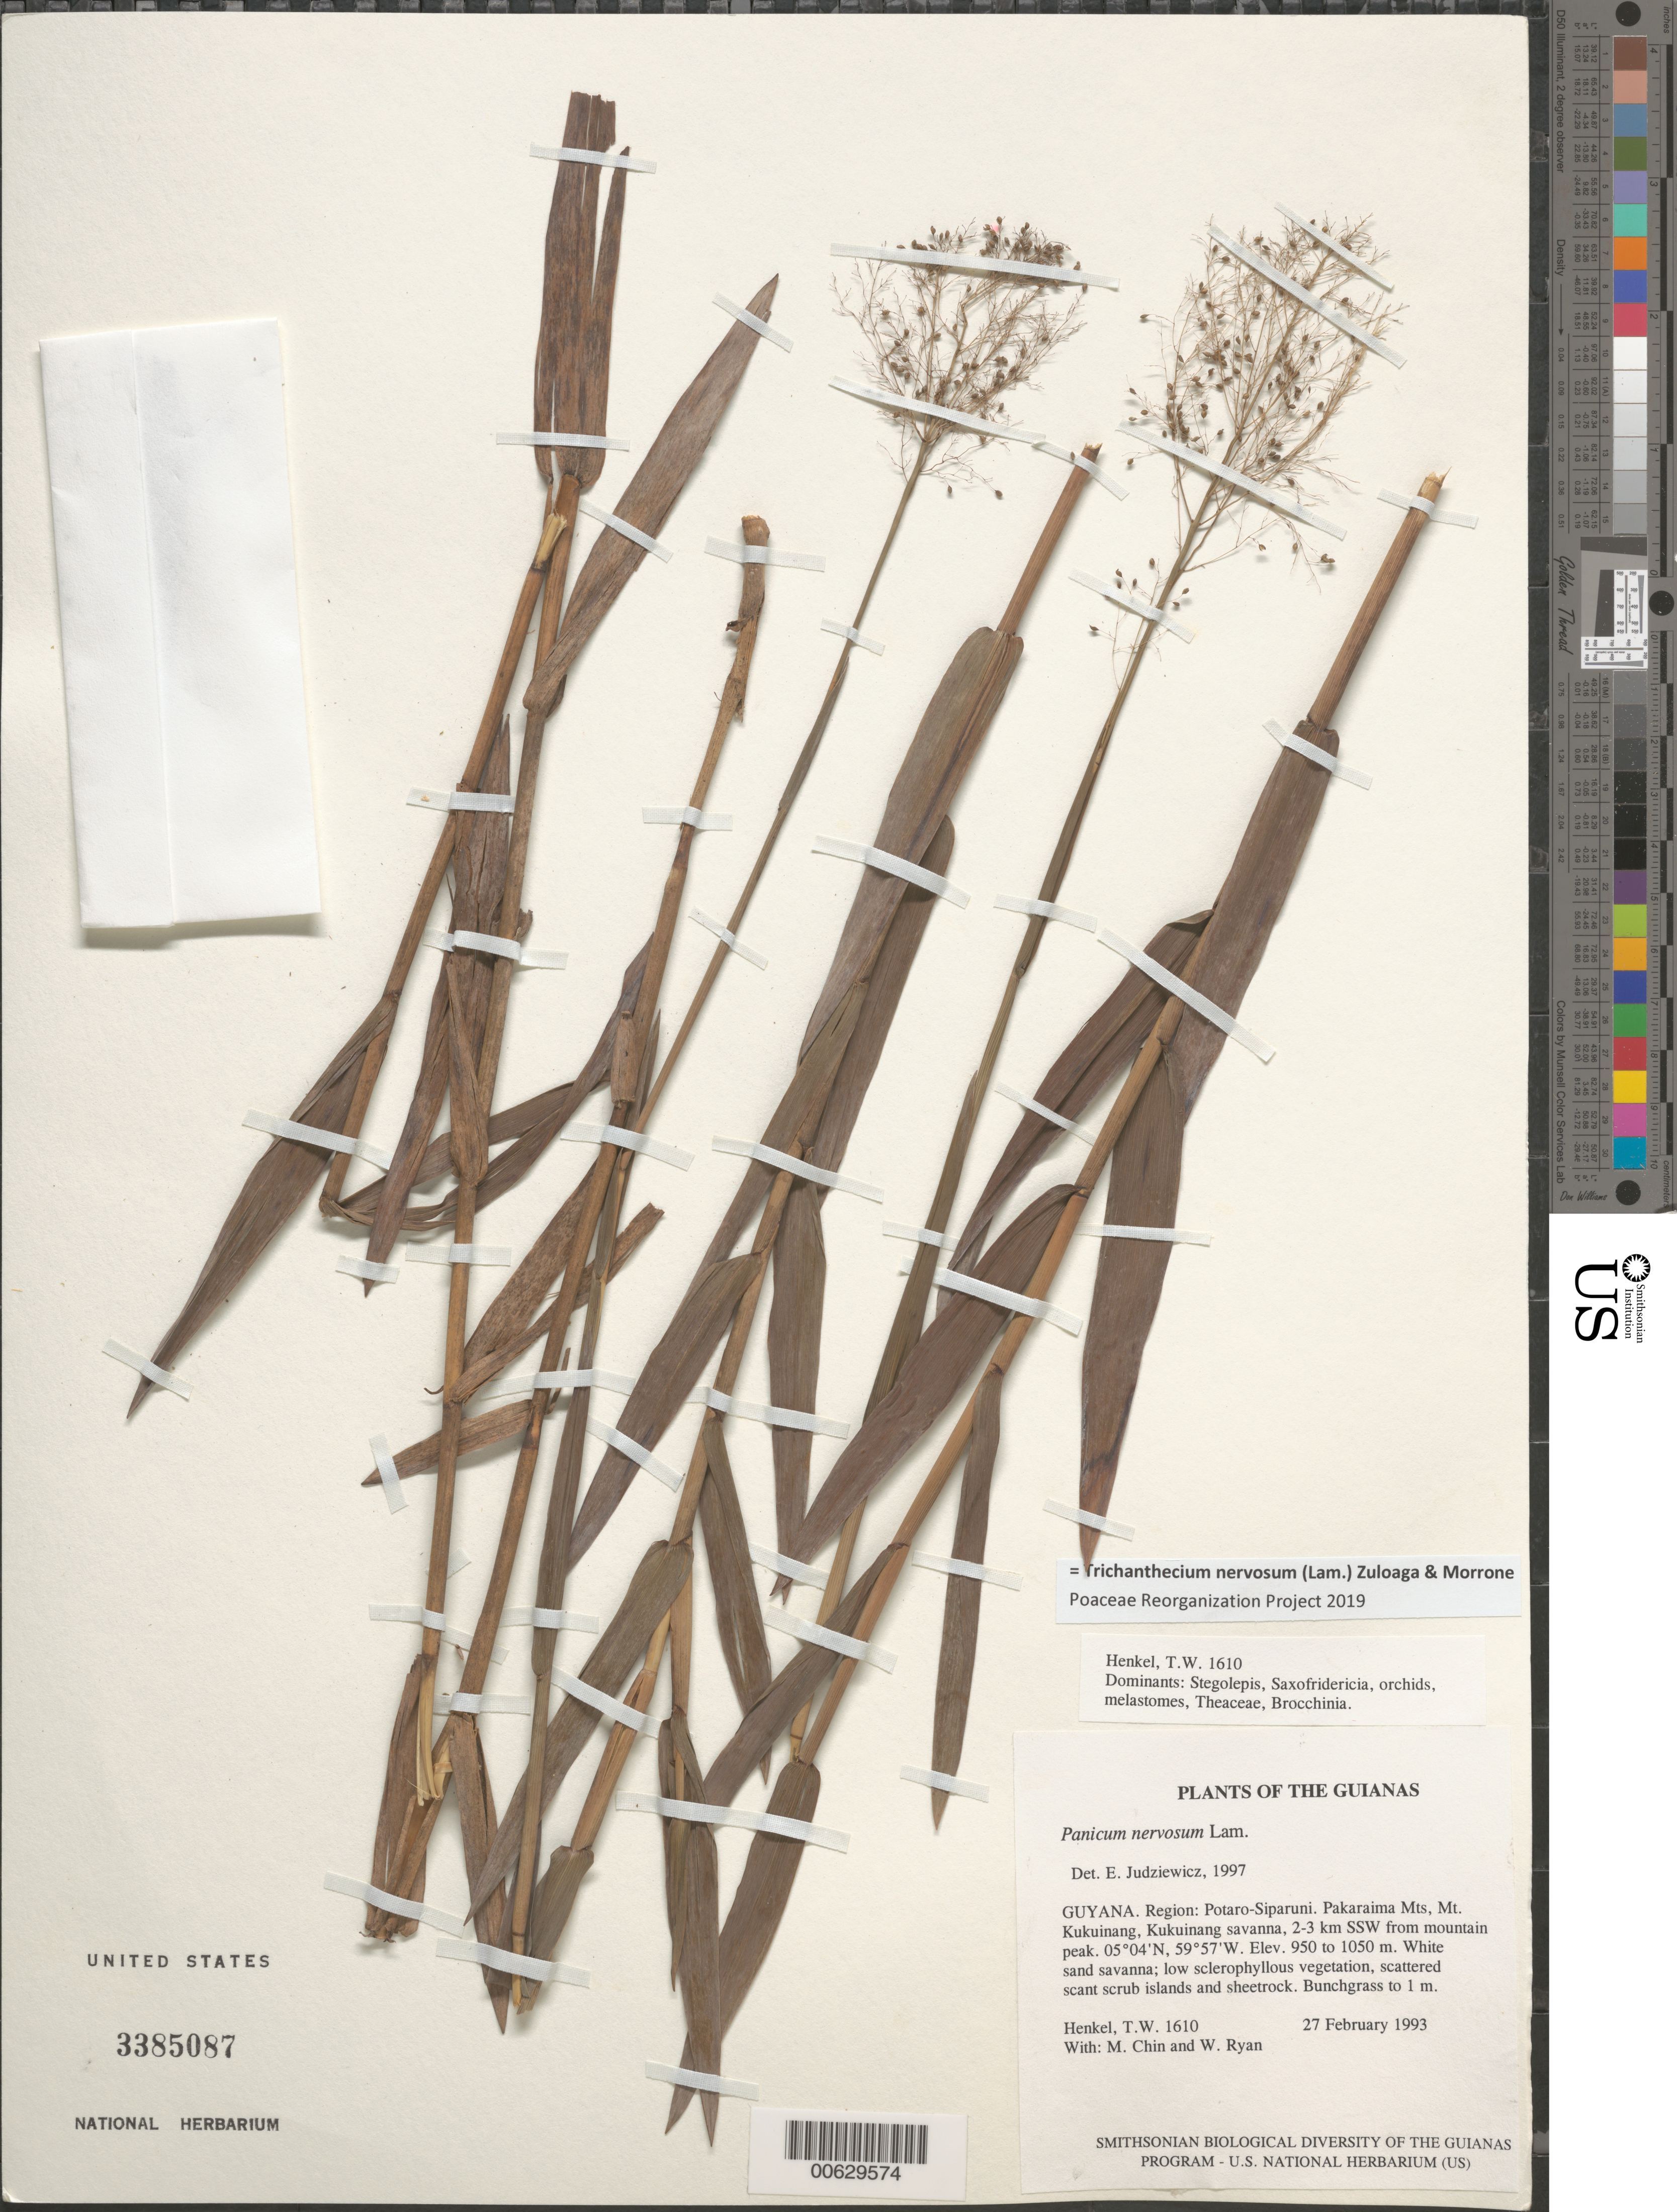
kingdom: Plantae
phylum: Tracheophyta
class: Liliopsida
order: Poales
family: Poaceae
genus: Trichanthecium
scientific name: Trichanthecium nervosum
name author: (Lam.) Zuloaga & Morrone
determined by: Poaceae Reorganization Project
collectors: T. Henkel, M. Chin & W. Ryan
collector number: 1610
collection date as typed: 27 February 1993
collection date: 1993-02-27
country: Guyana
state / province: Potaro-Siparuni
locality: Pakaraima Mts, Mt. Kukuinang, Kukuinang savanna, 2-3 km SSW from mountain peak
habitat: White sand savanna; low sclerophyllous vegetation, scattered scant scrub islands and sheetrock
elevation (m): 950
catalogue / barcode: US 3385087